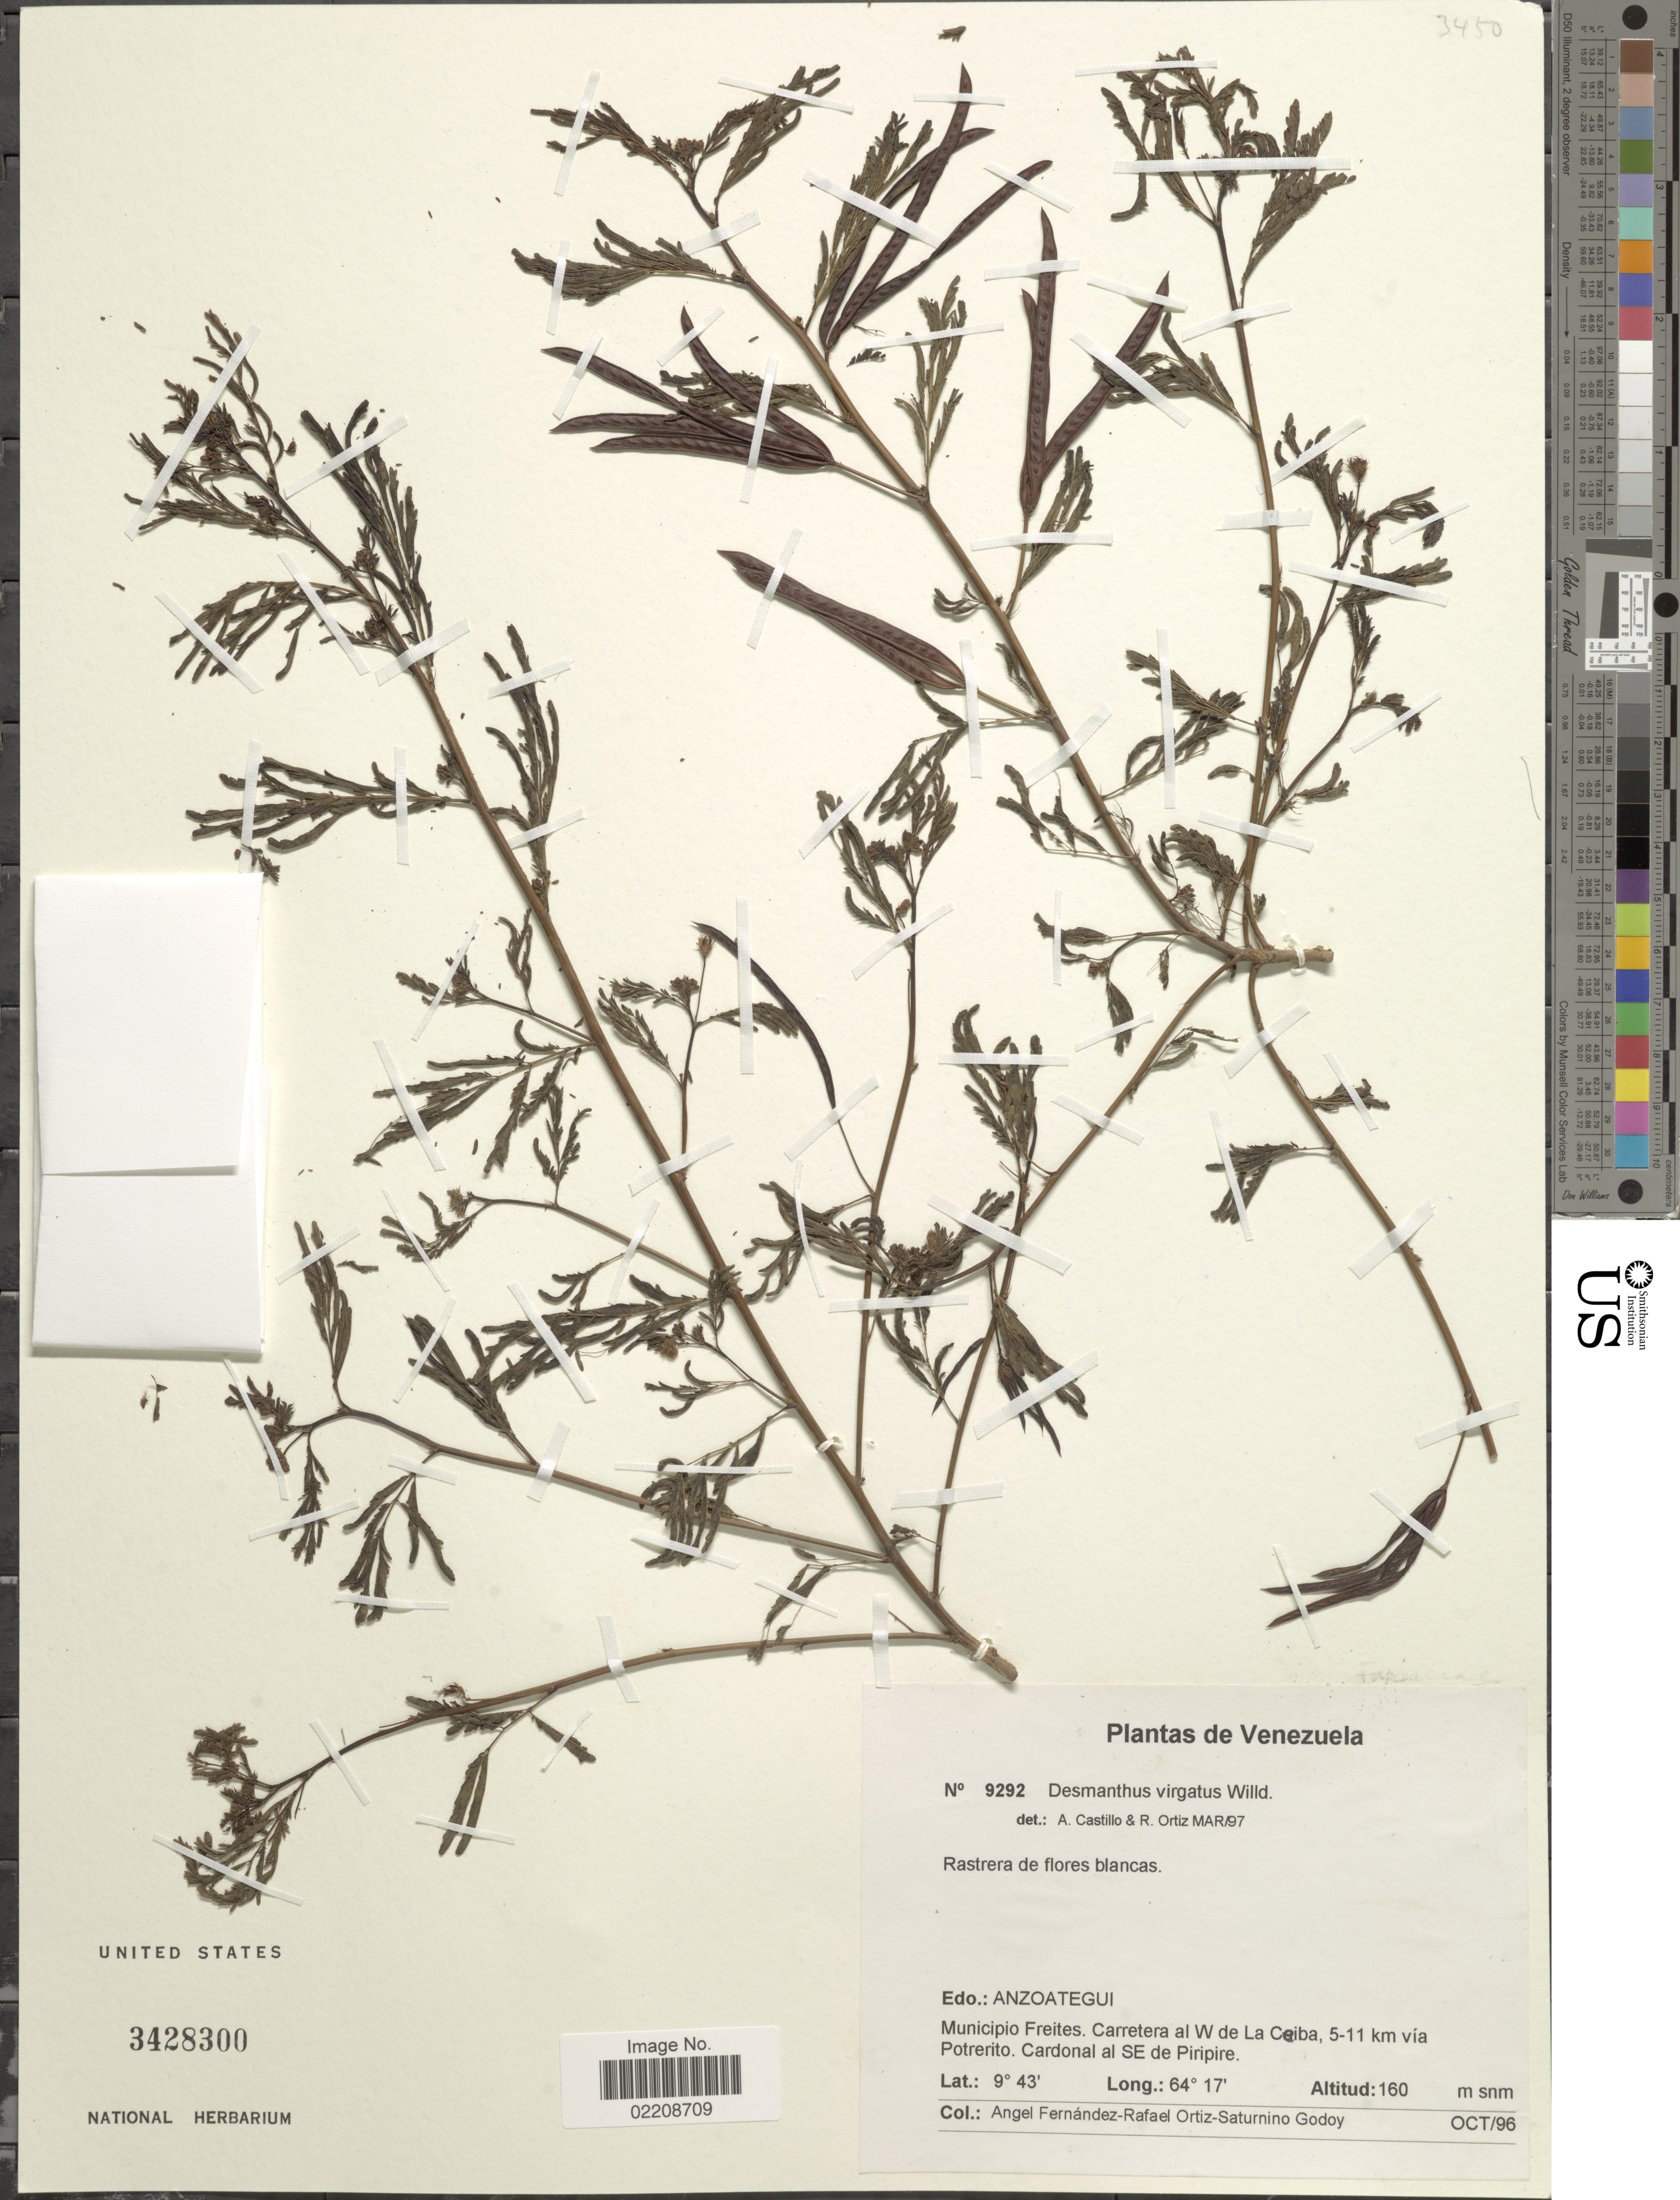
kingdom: Plantae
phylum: Tracheophyta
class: Magnoliopsida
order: Fabales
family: Fabaceae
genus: Desmanthus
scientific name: Desmanthus virgatus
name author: (L.) Willd.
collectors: Á. Fernández, R. Ortiz & S. Godoy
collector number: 9292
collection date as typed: Transcribed d/m/y: /10/96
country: Venezuela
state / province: Anzoategui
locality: Municipio Freites, Carretera al W de La Ceiba, 5-11 km via Potrerito, Cardonal al SE de Piripire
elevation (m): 160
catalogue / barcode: US 3428300